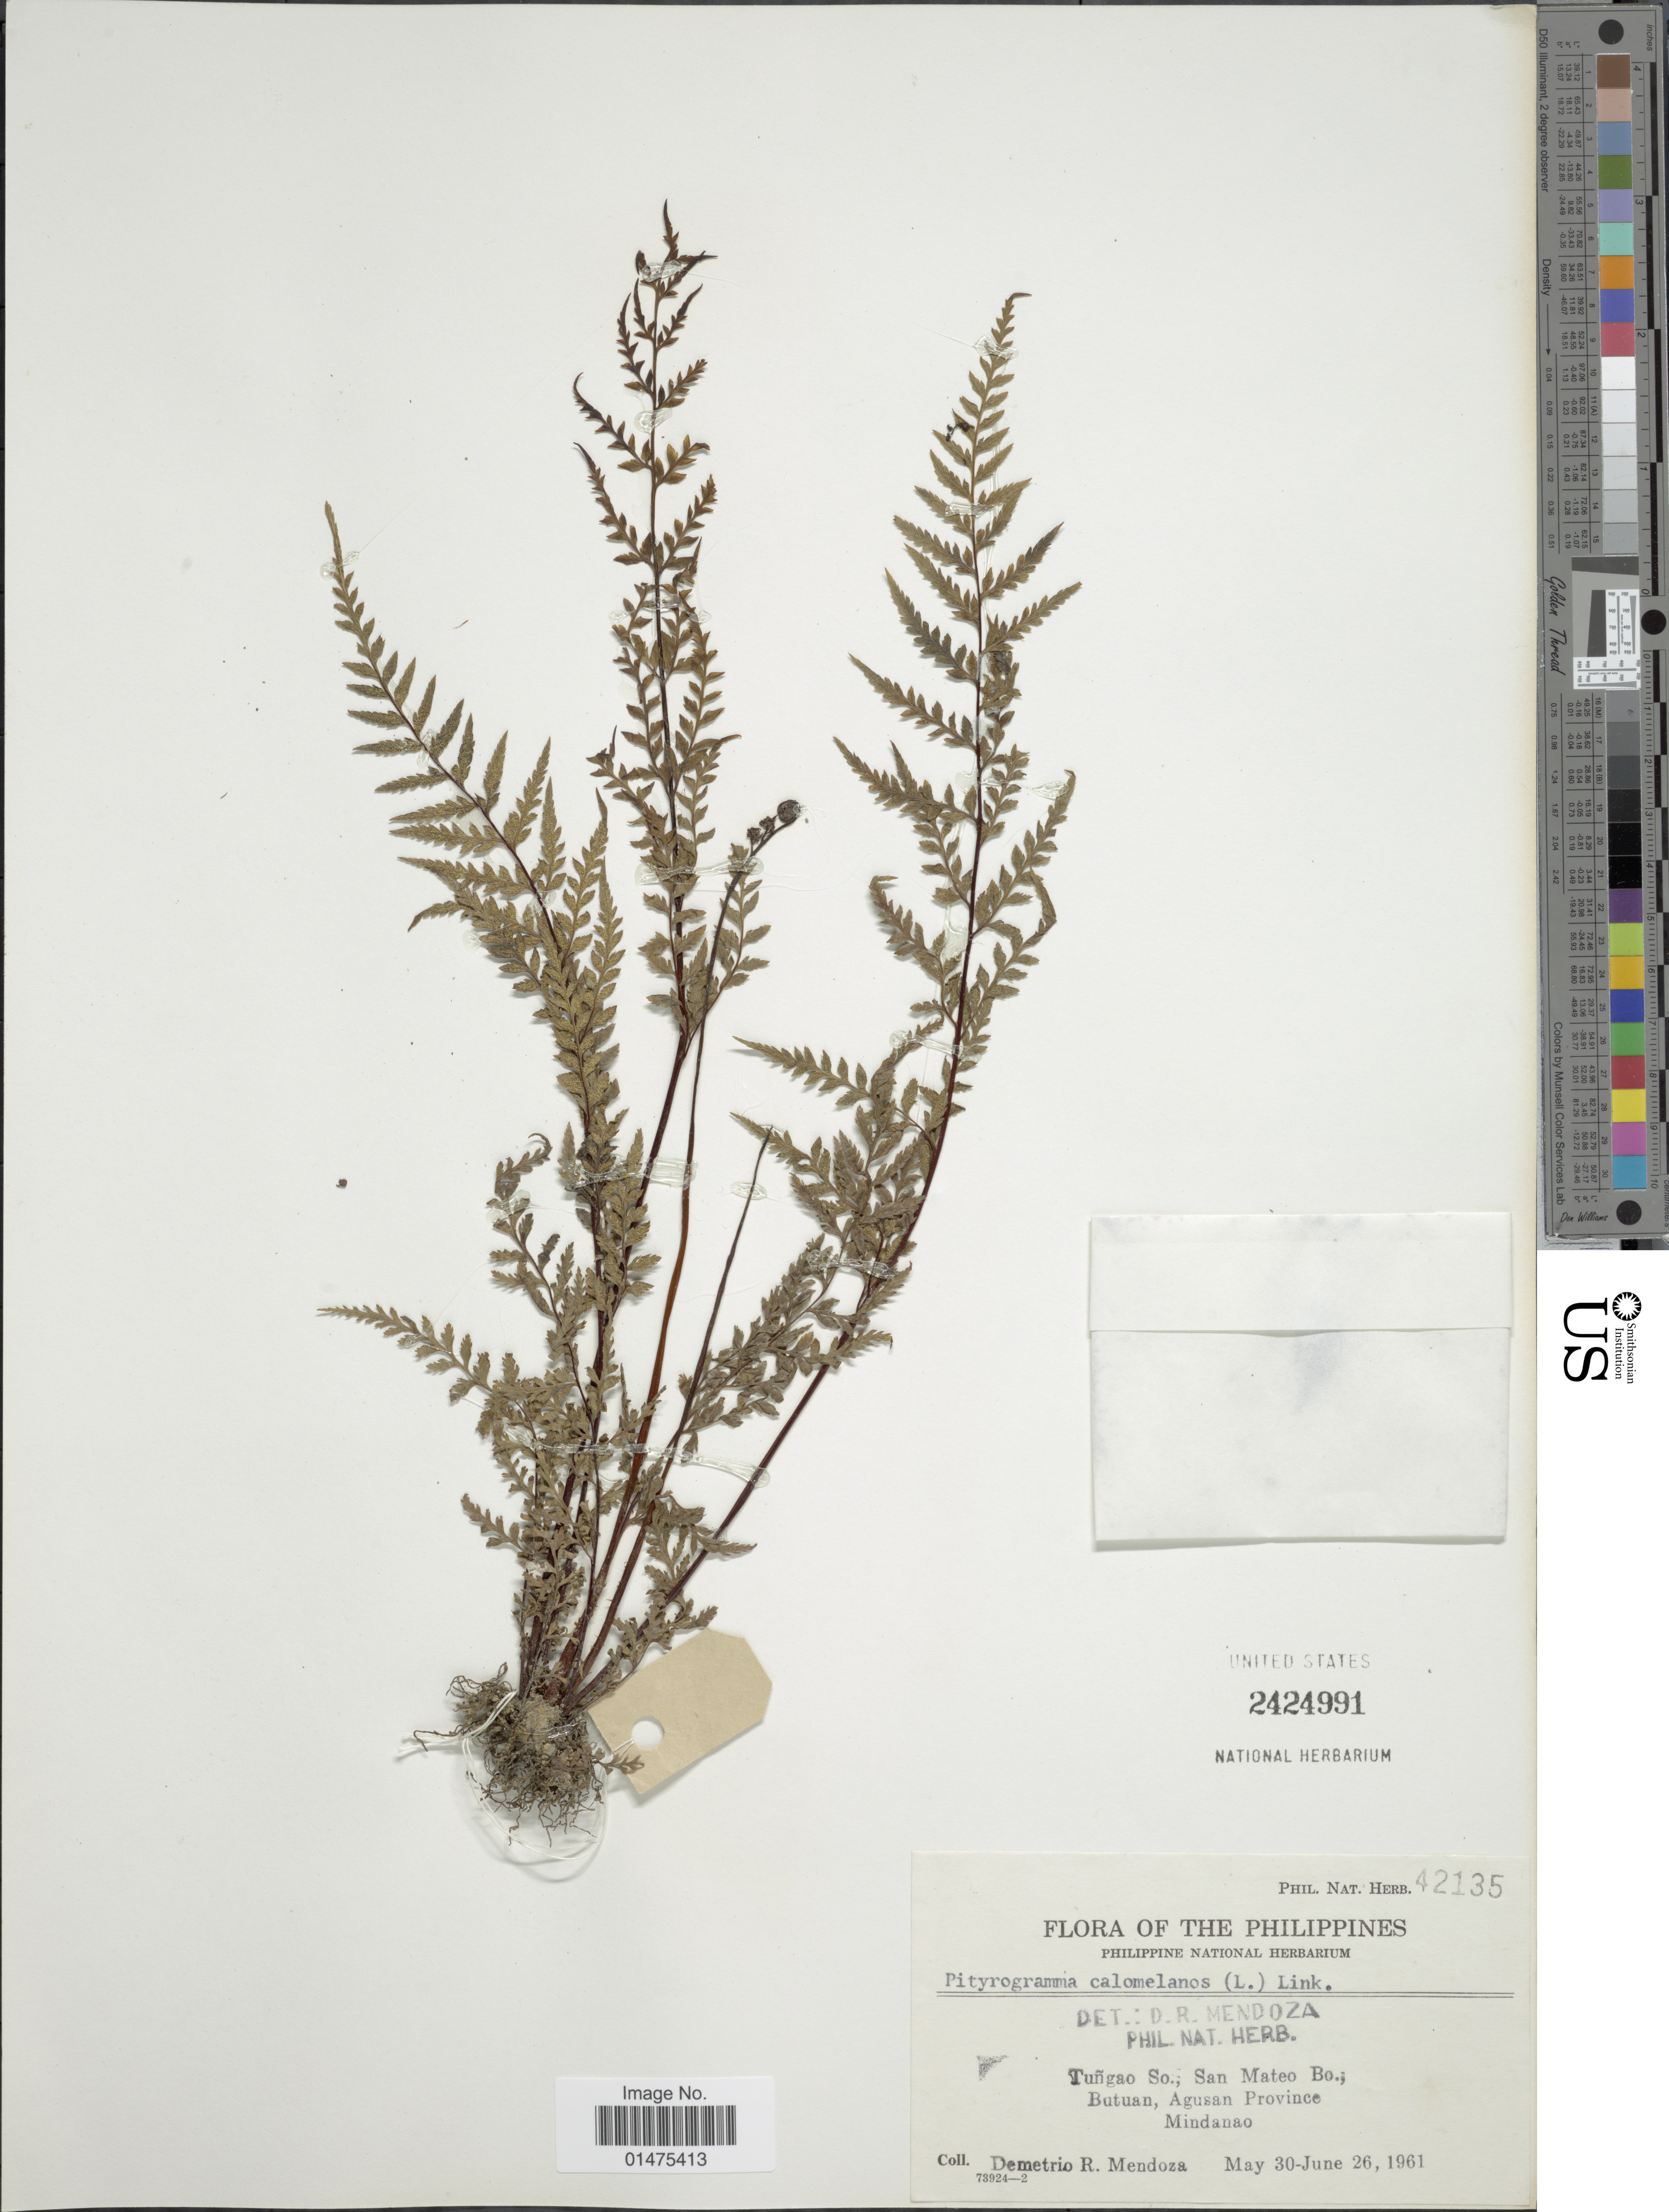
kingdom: Plantae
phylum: Tracheophyta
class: Polypodiopsida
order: Polypodiales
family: Pteridaceae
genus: Pityrogramma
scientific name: Pityrogramma calomelanos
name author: (L.) Link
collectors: D. Mendoza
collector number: Phil. Nat. Herb. 42135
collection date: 1961-05-30/1961-06-26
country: Philippines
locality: Tuñgao So: San Mateo Bo.: Butuan, Ausan Province Mindanao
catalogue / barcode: US 2424991